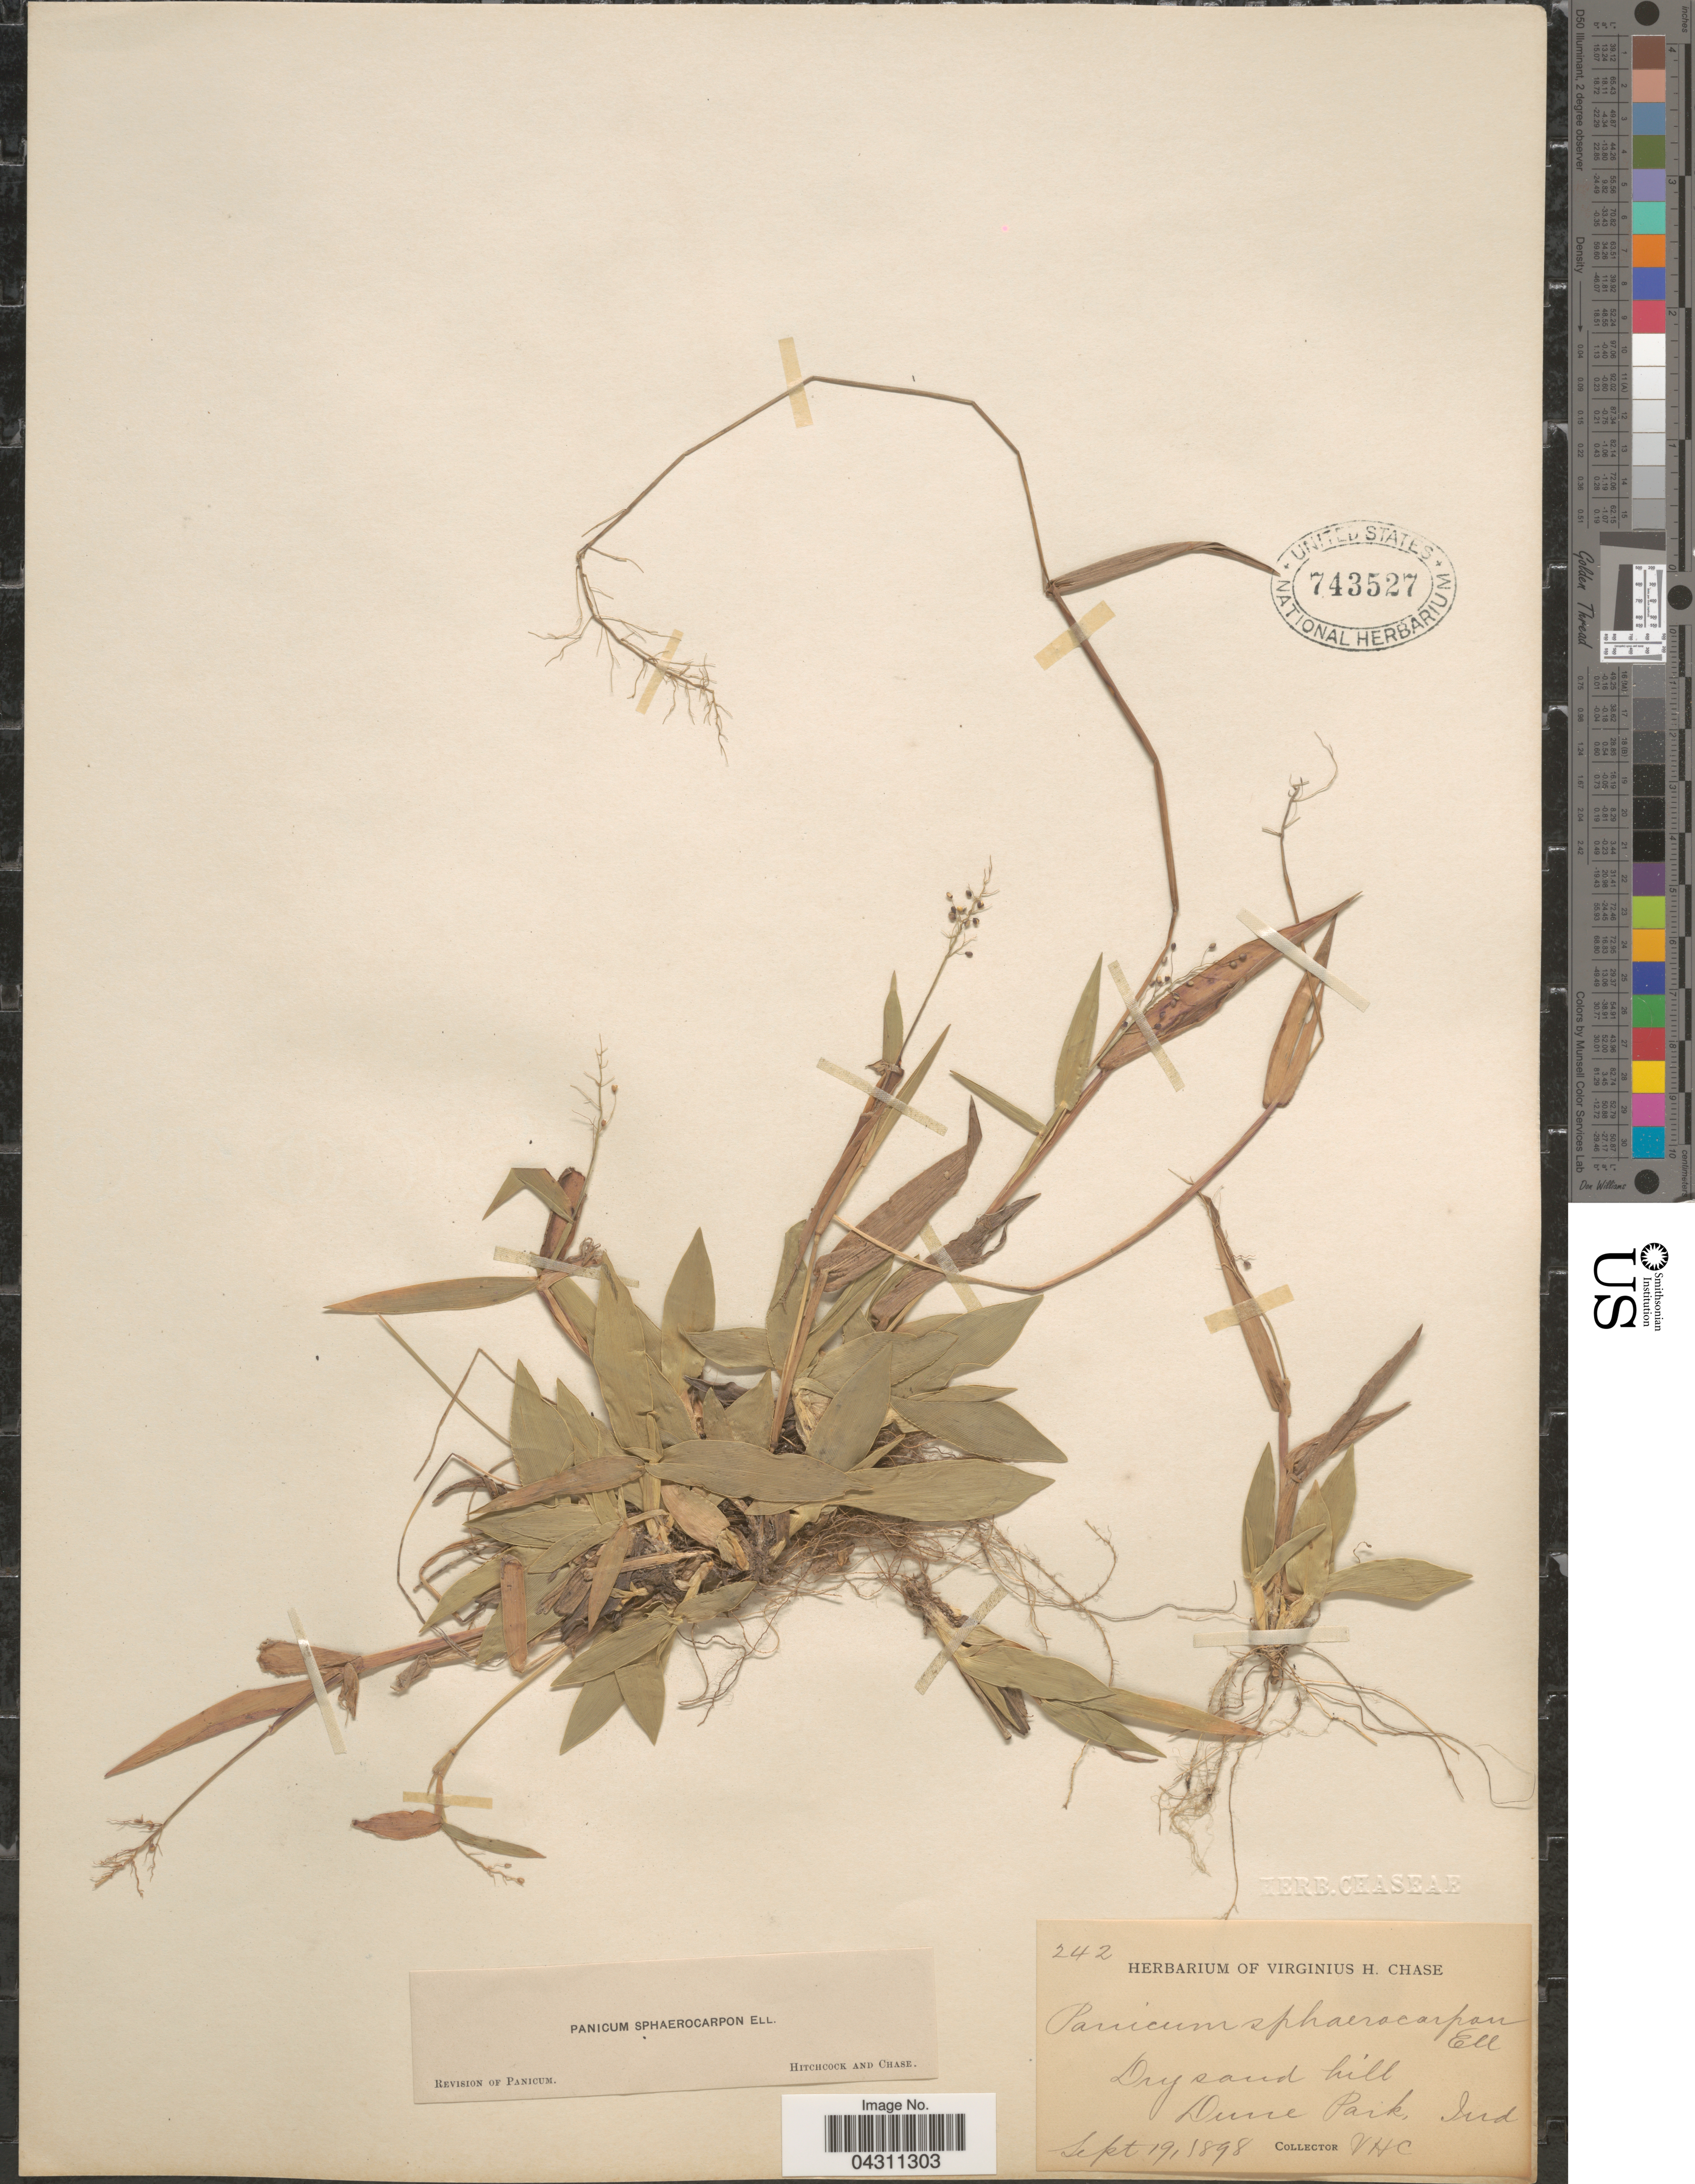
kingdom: Plantae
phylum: Tracheophyta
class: Liliopsida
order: Poales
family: Poaceae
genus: Dichanthelium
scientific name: Dichanthelium sphaerocarpon var. sphaerocarpon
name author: (Elliott) Gould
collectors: V. H. Chase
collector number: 242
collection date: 1898-09-19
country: United States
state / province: Indiana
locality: Dry sand hill. Dune Park.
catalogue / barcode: US 743527